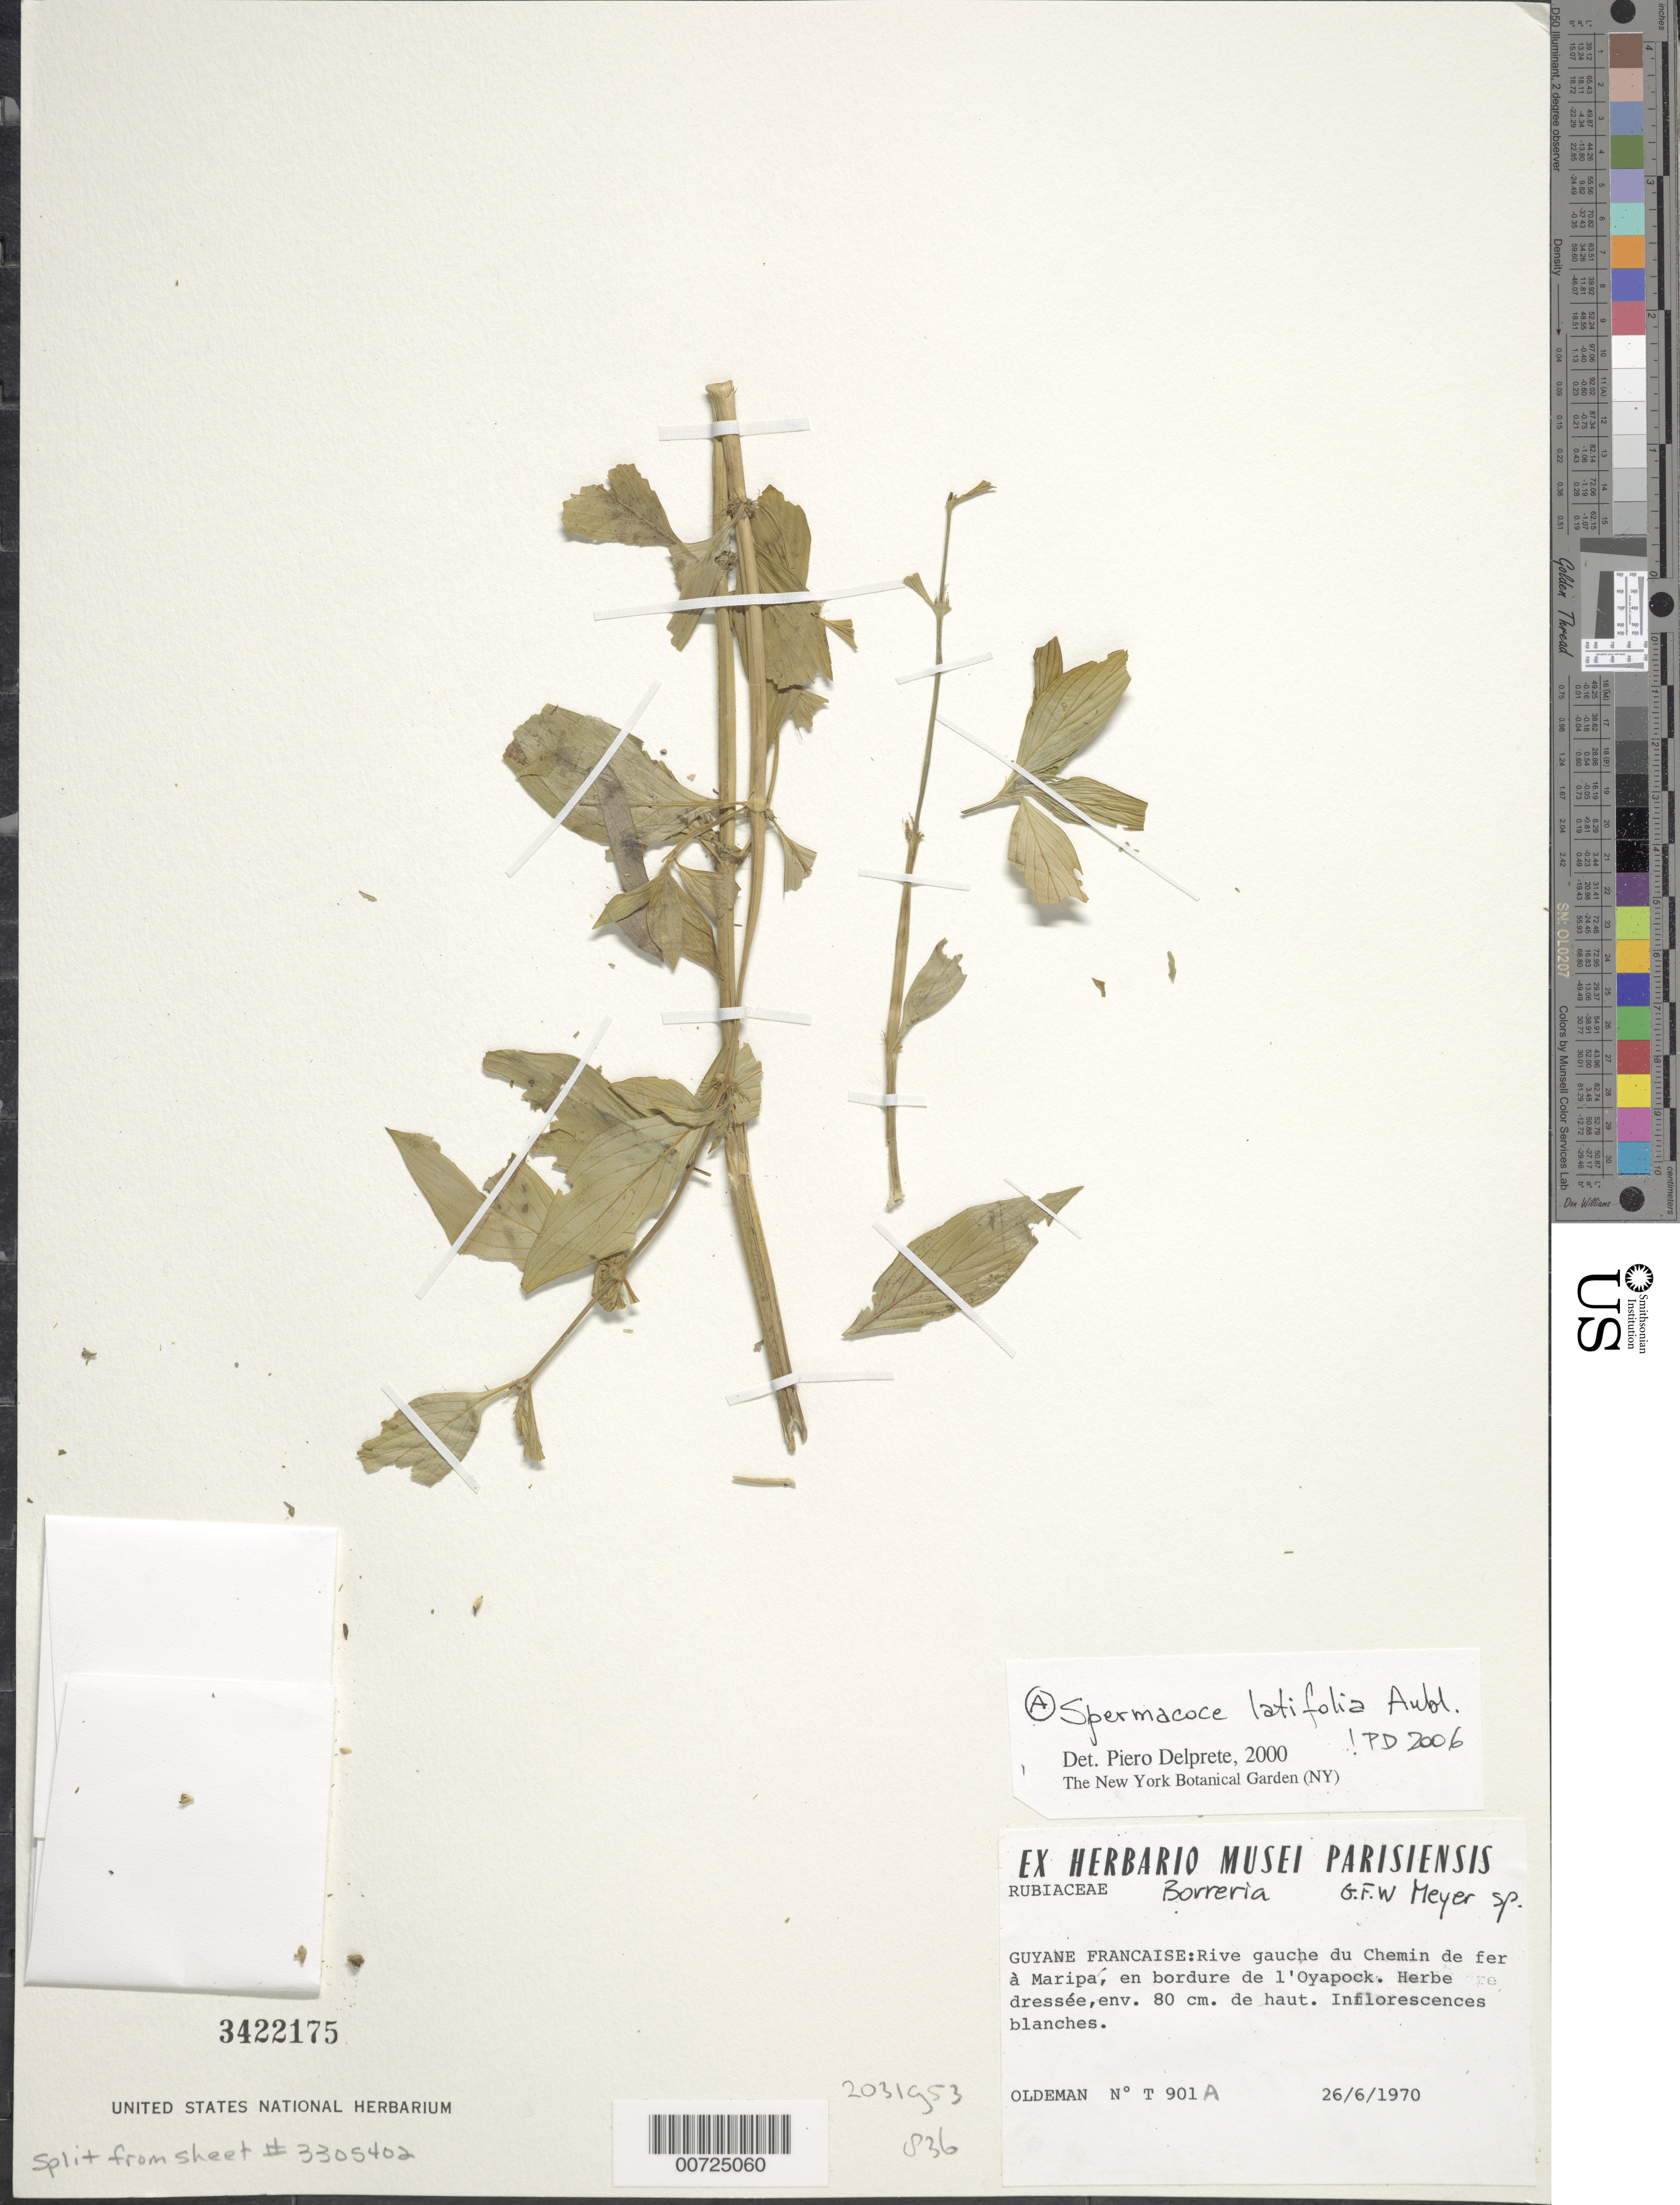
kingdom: Plantae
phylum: Tracheophyta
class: Magnoliopsida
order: Gentianales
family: Rubiaceae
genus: Spermacoce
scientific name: Spermacoce latifolia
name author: Aubl.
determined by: Delprete, P. G., Herb. de Guyane Cay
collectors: R. Oldeman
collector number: T 901 A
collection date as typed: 26-Jun-70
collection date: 1970-06-26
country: French Guiana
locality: Rive Gauche du chemin de fer, a Maripa, en bordure de l'Oyapock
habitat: Along river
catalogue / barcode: US 3422175